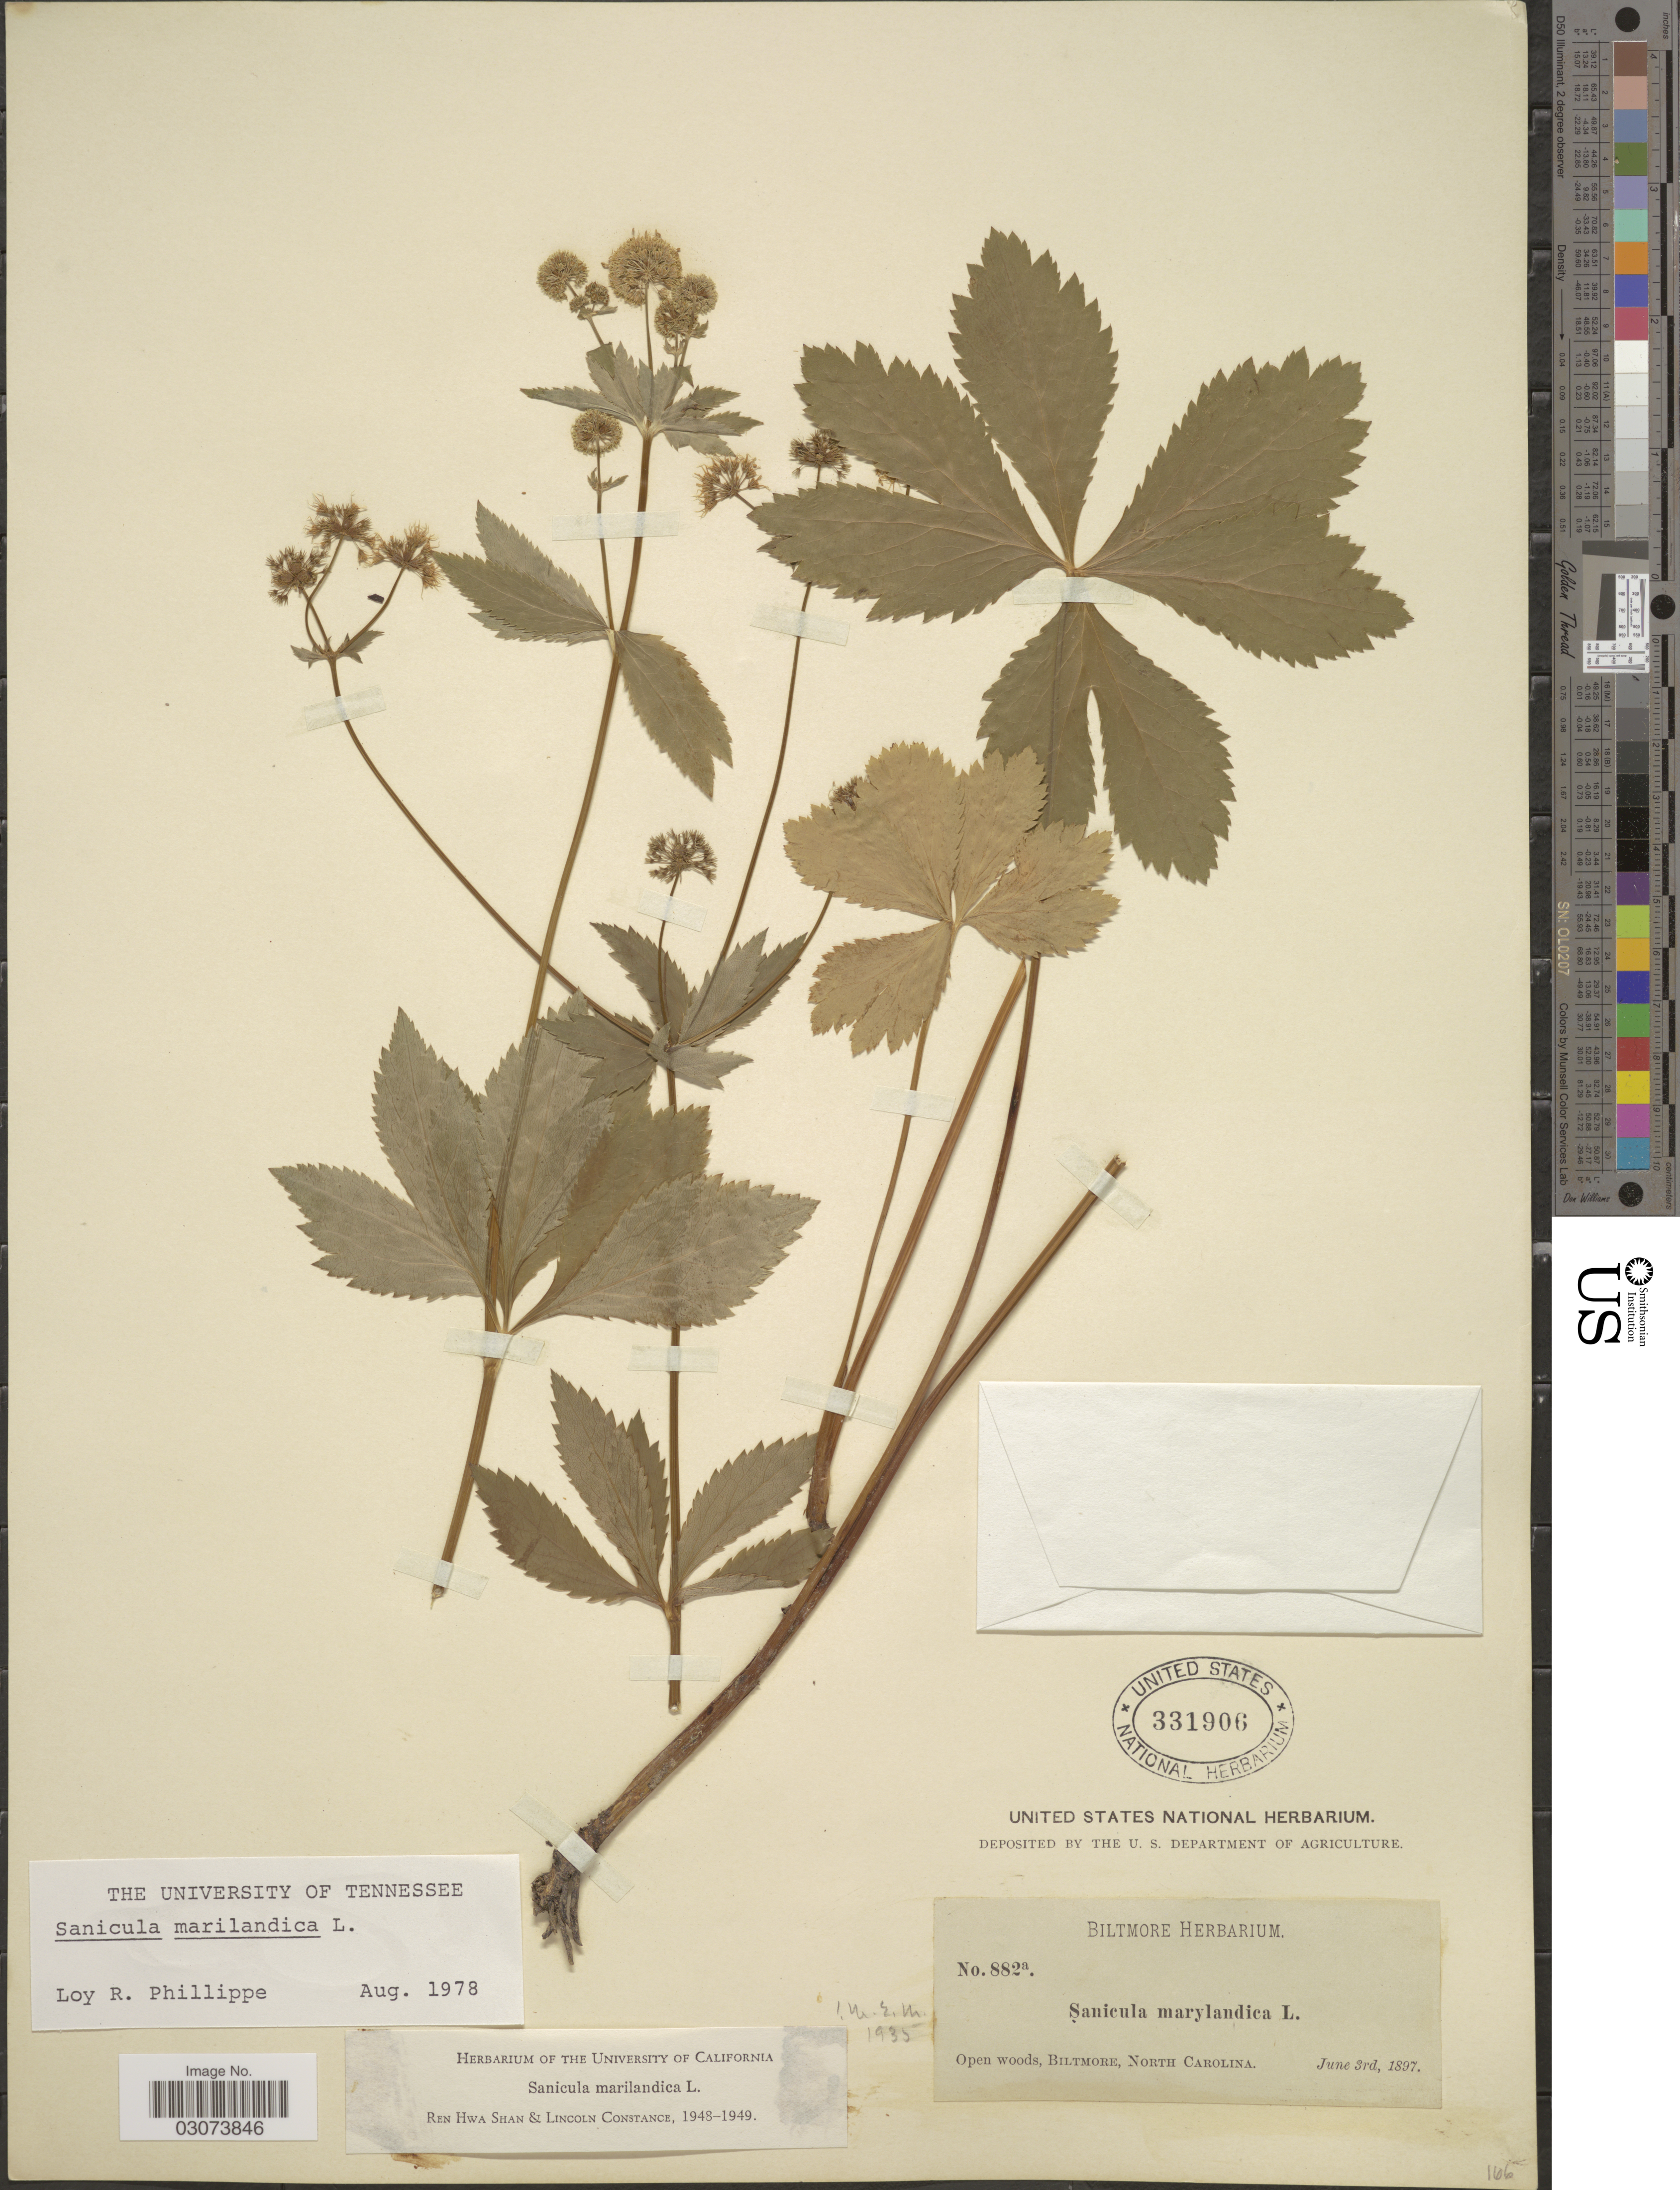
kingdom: Plantae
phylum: Tracheophyta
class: Magnoliopsida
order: Apiales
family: Apiaceae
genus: Sanicula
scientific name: Sanicula marilandica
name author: L.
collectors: ex herb. Biltmore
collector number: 882a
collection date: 1897-06-03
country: United States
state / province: North Carolina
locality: Biltmore.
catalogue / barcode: US 331906